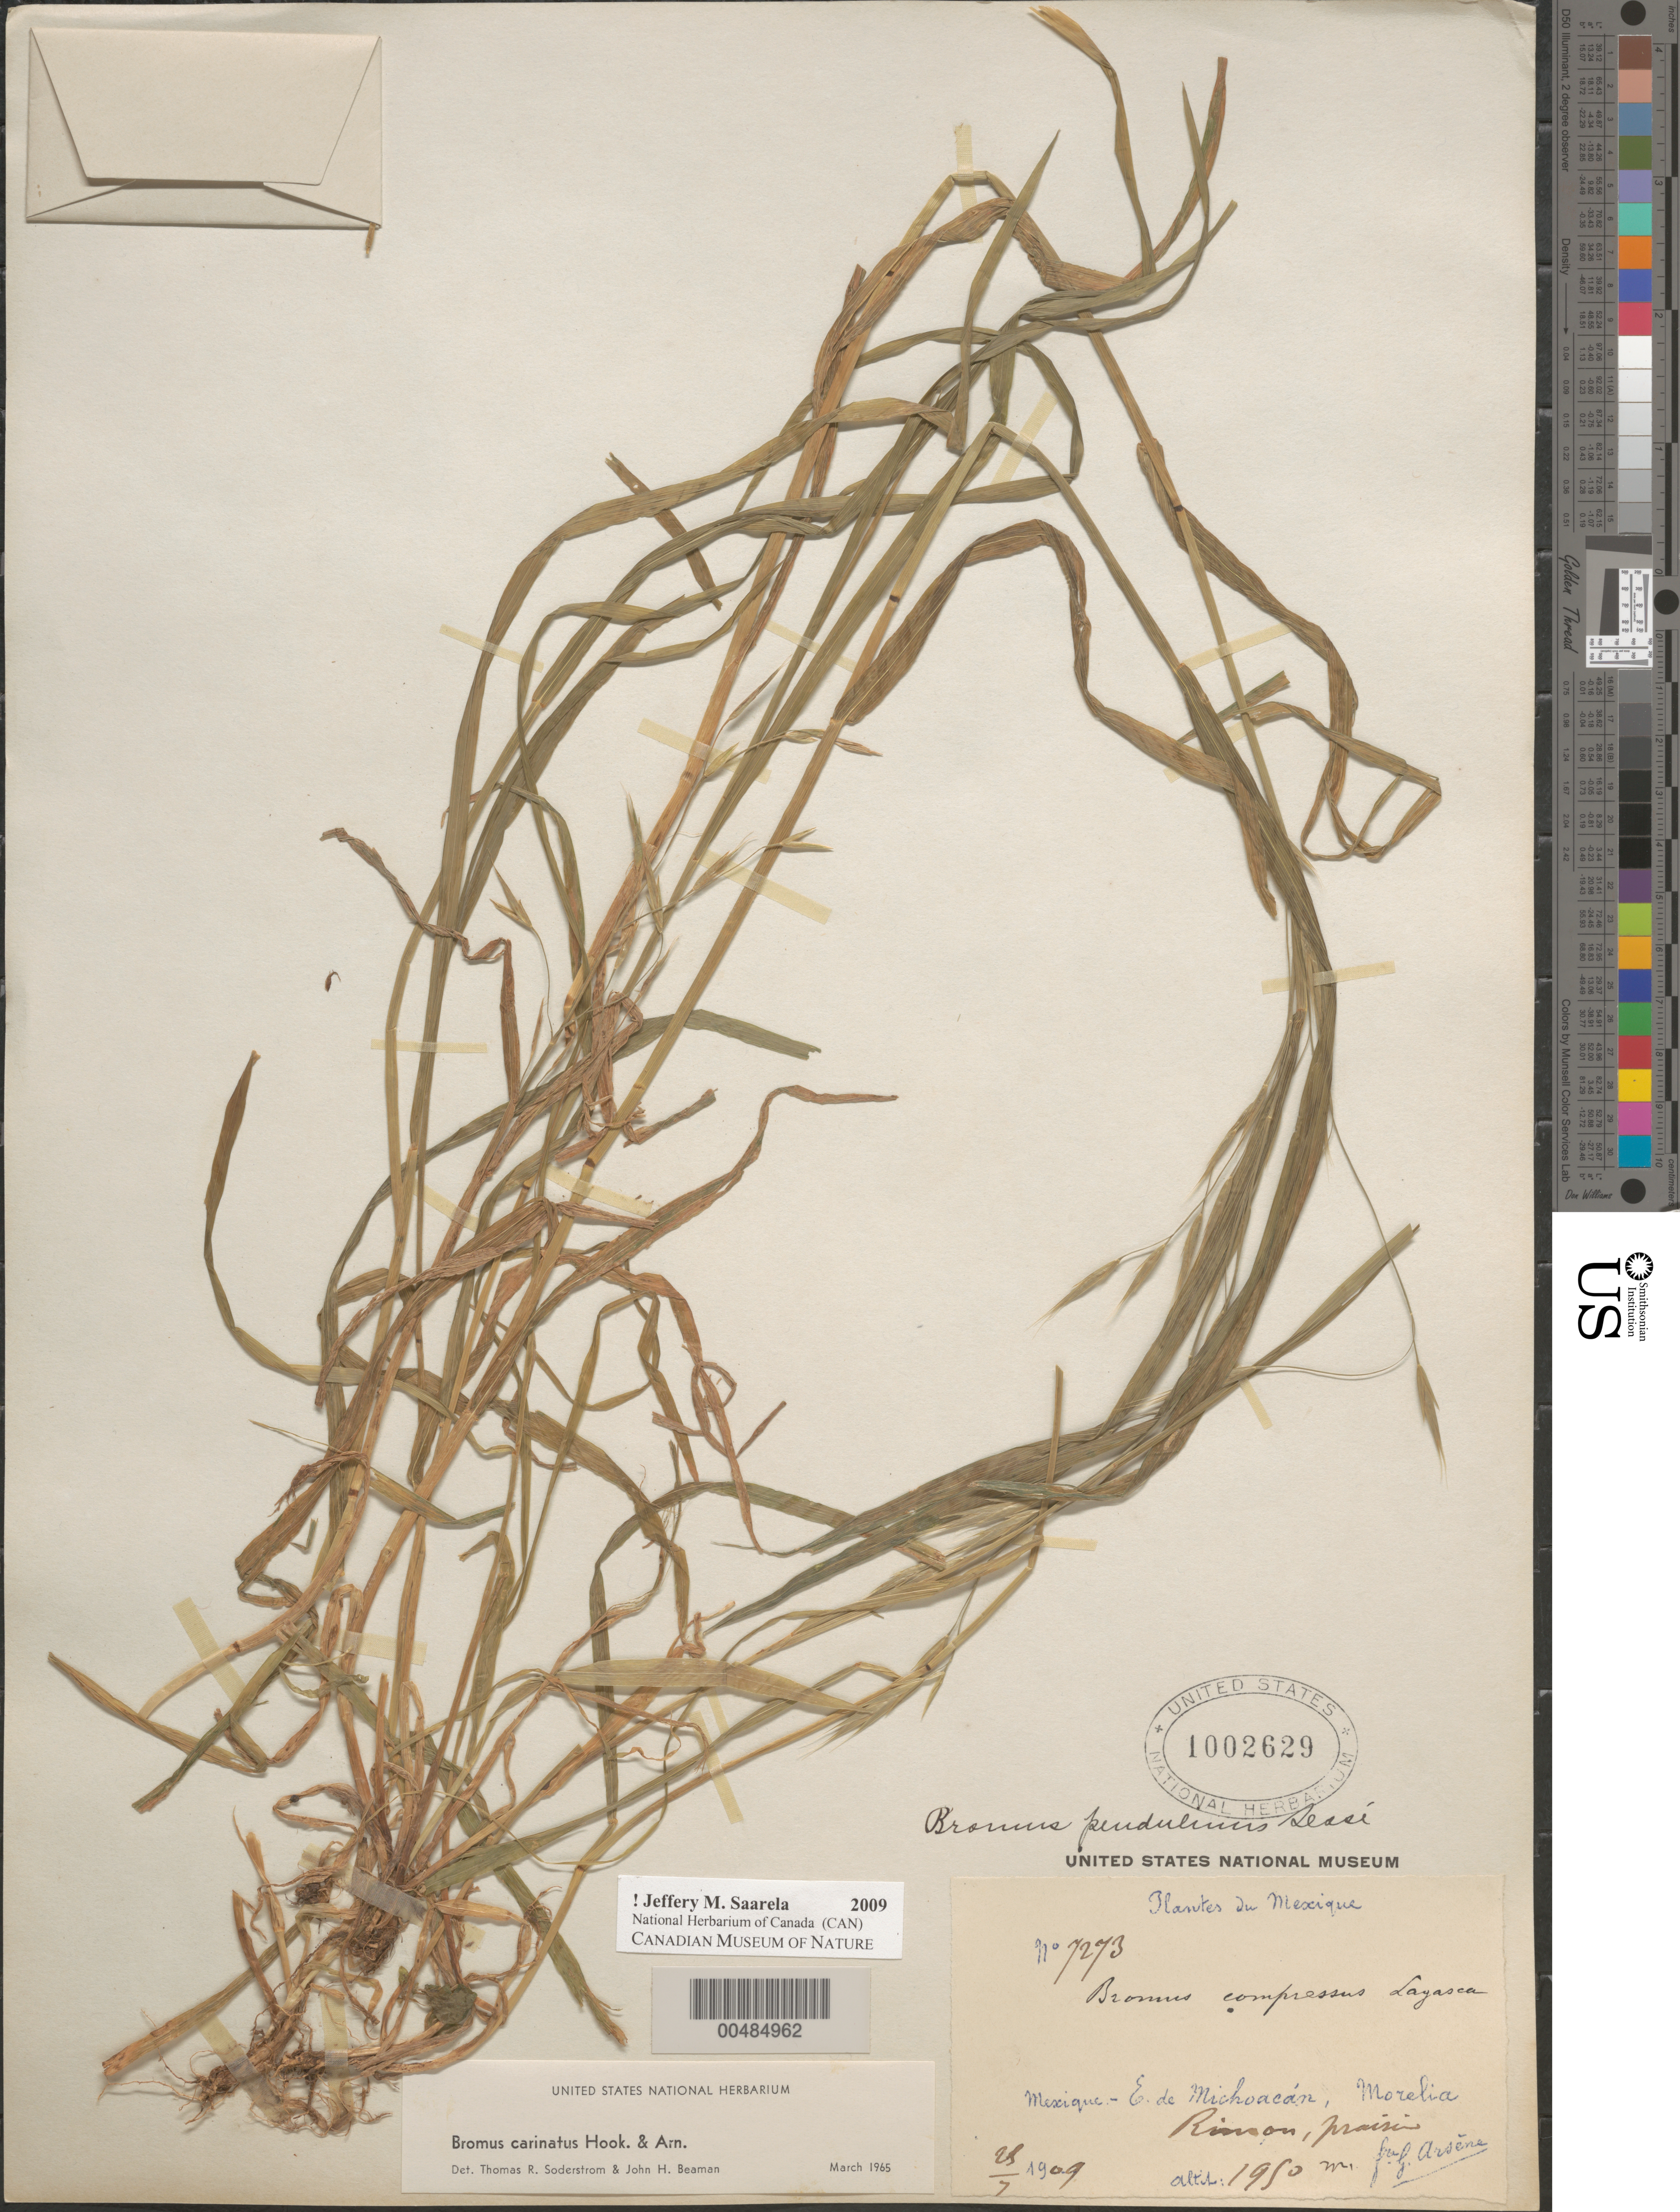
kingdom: Plantae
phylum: Tracheophyta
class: Liliopsida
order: Poales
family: Poaceae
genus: Bromus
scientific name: Bromus carinatus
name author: Hook. & Arn.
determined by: Soderstrom, T. R.; Beaman, J. H.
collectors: Bro. G. Arsène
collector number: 7273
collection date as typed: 28 Jul 1909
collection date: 1909-07-28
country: Mexico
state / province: Michoacán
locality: Morelia, Rinson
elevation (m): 1950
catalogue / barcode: US 1002629